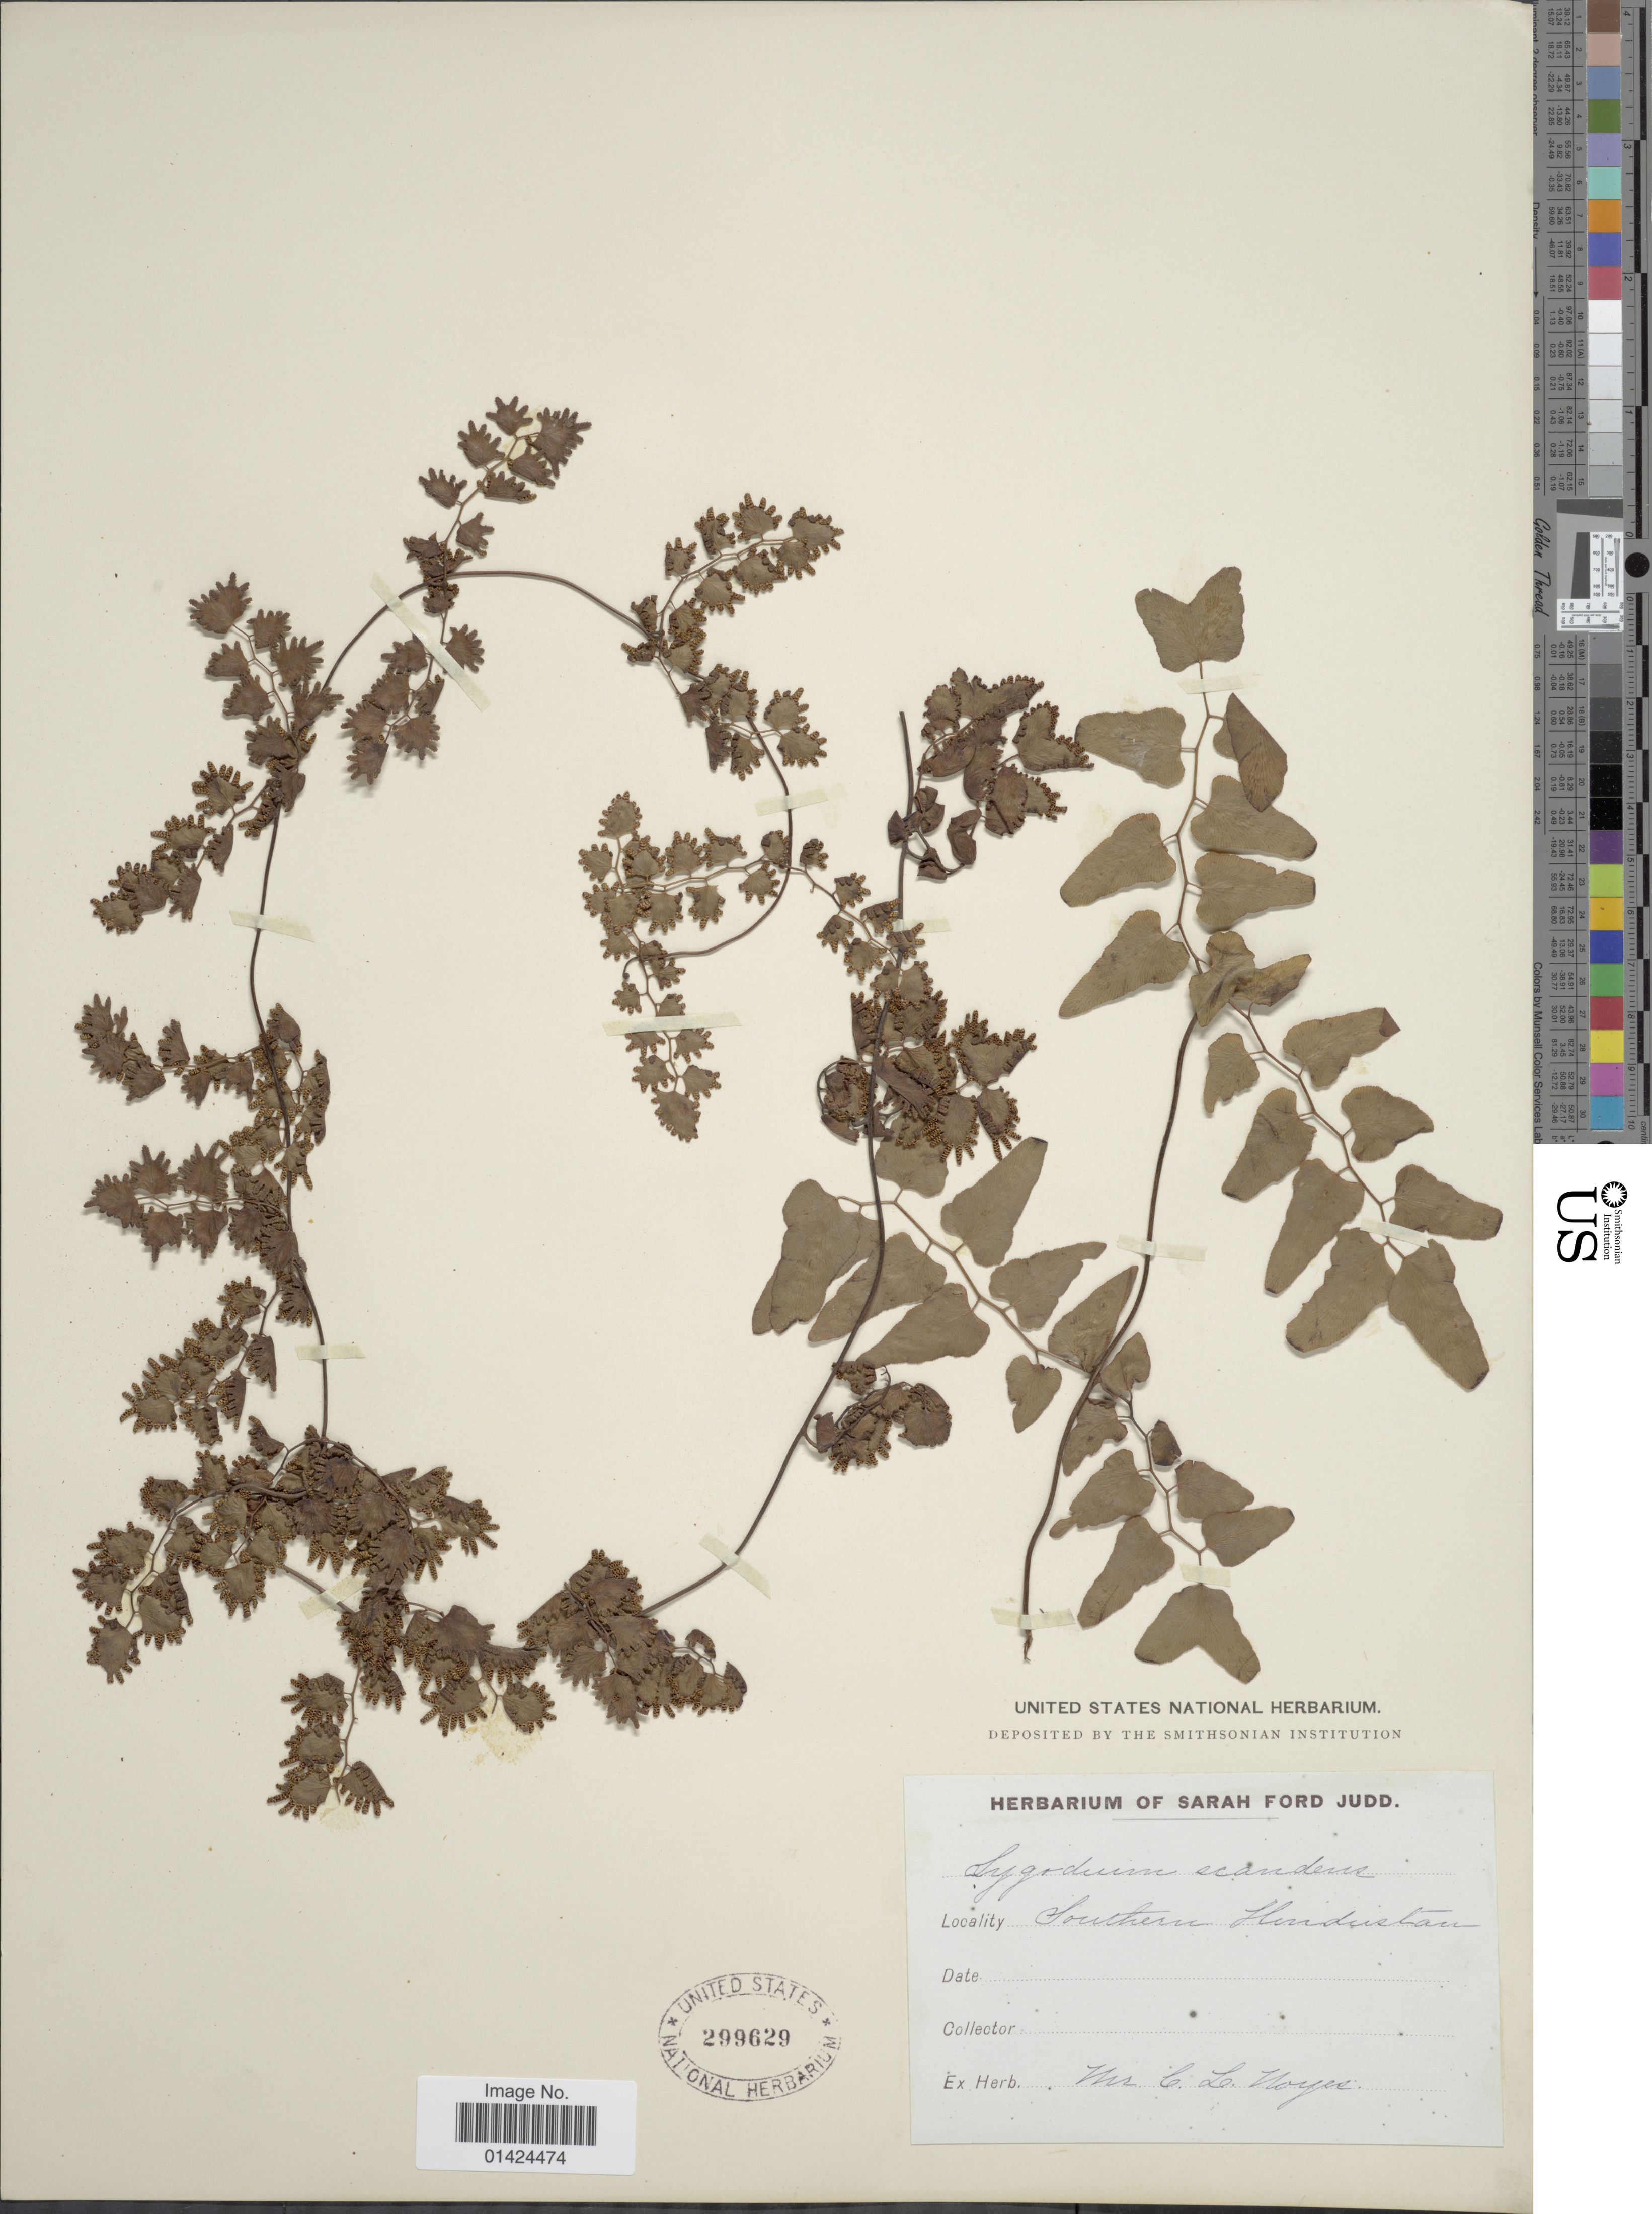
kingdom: Plantae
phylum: Tracheophyta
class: Polypodiopsida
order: Schizaeales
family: Lygodiaceae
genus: Lygodium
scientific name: Lygodium microphyllum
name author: (Cav.) R. Br.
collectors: C. Noyes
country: India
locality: Southern Hindustan.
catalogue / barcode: US 299629